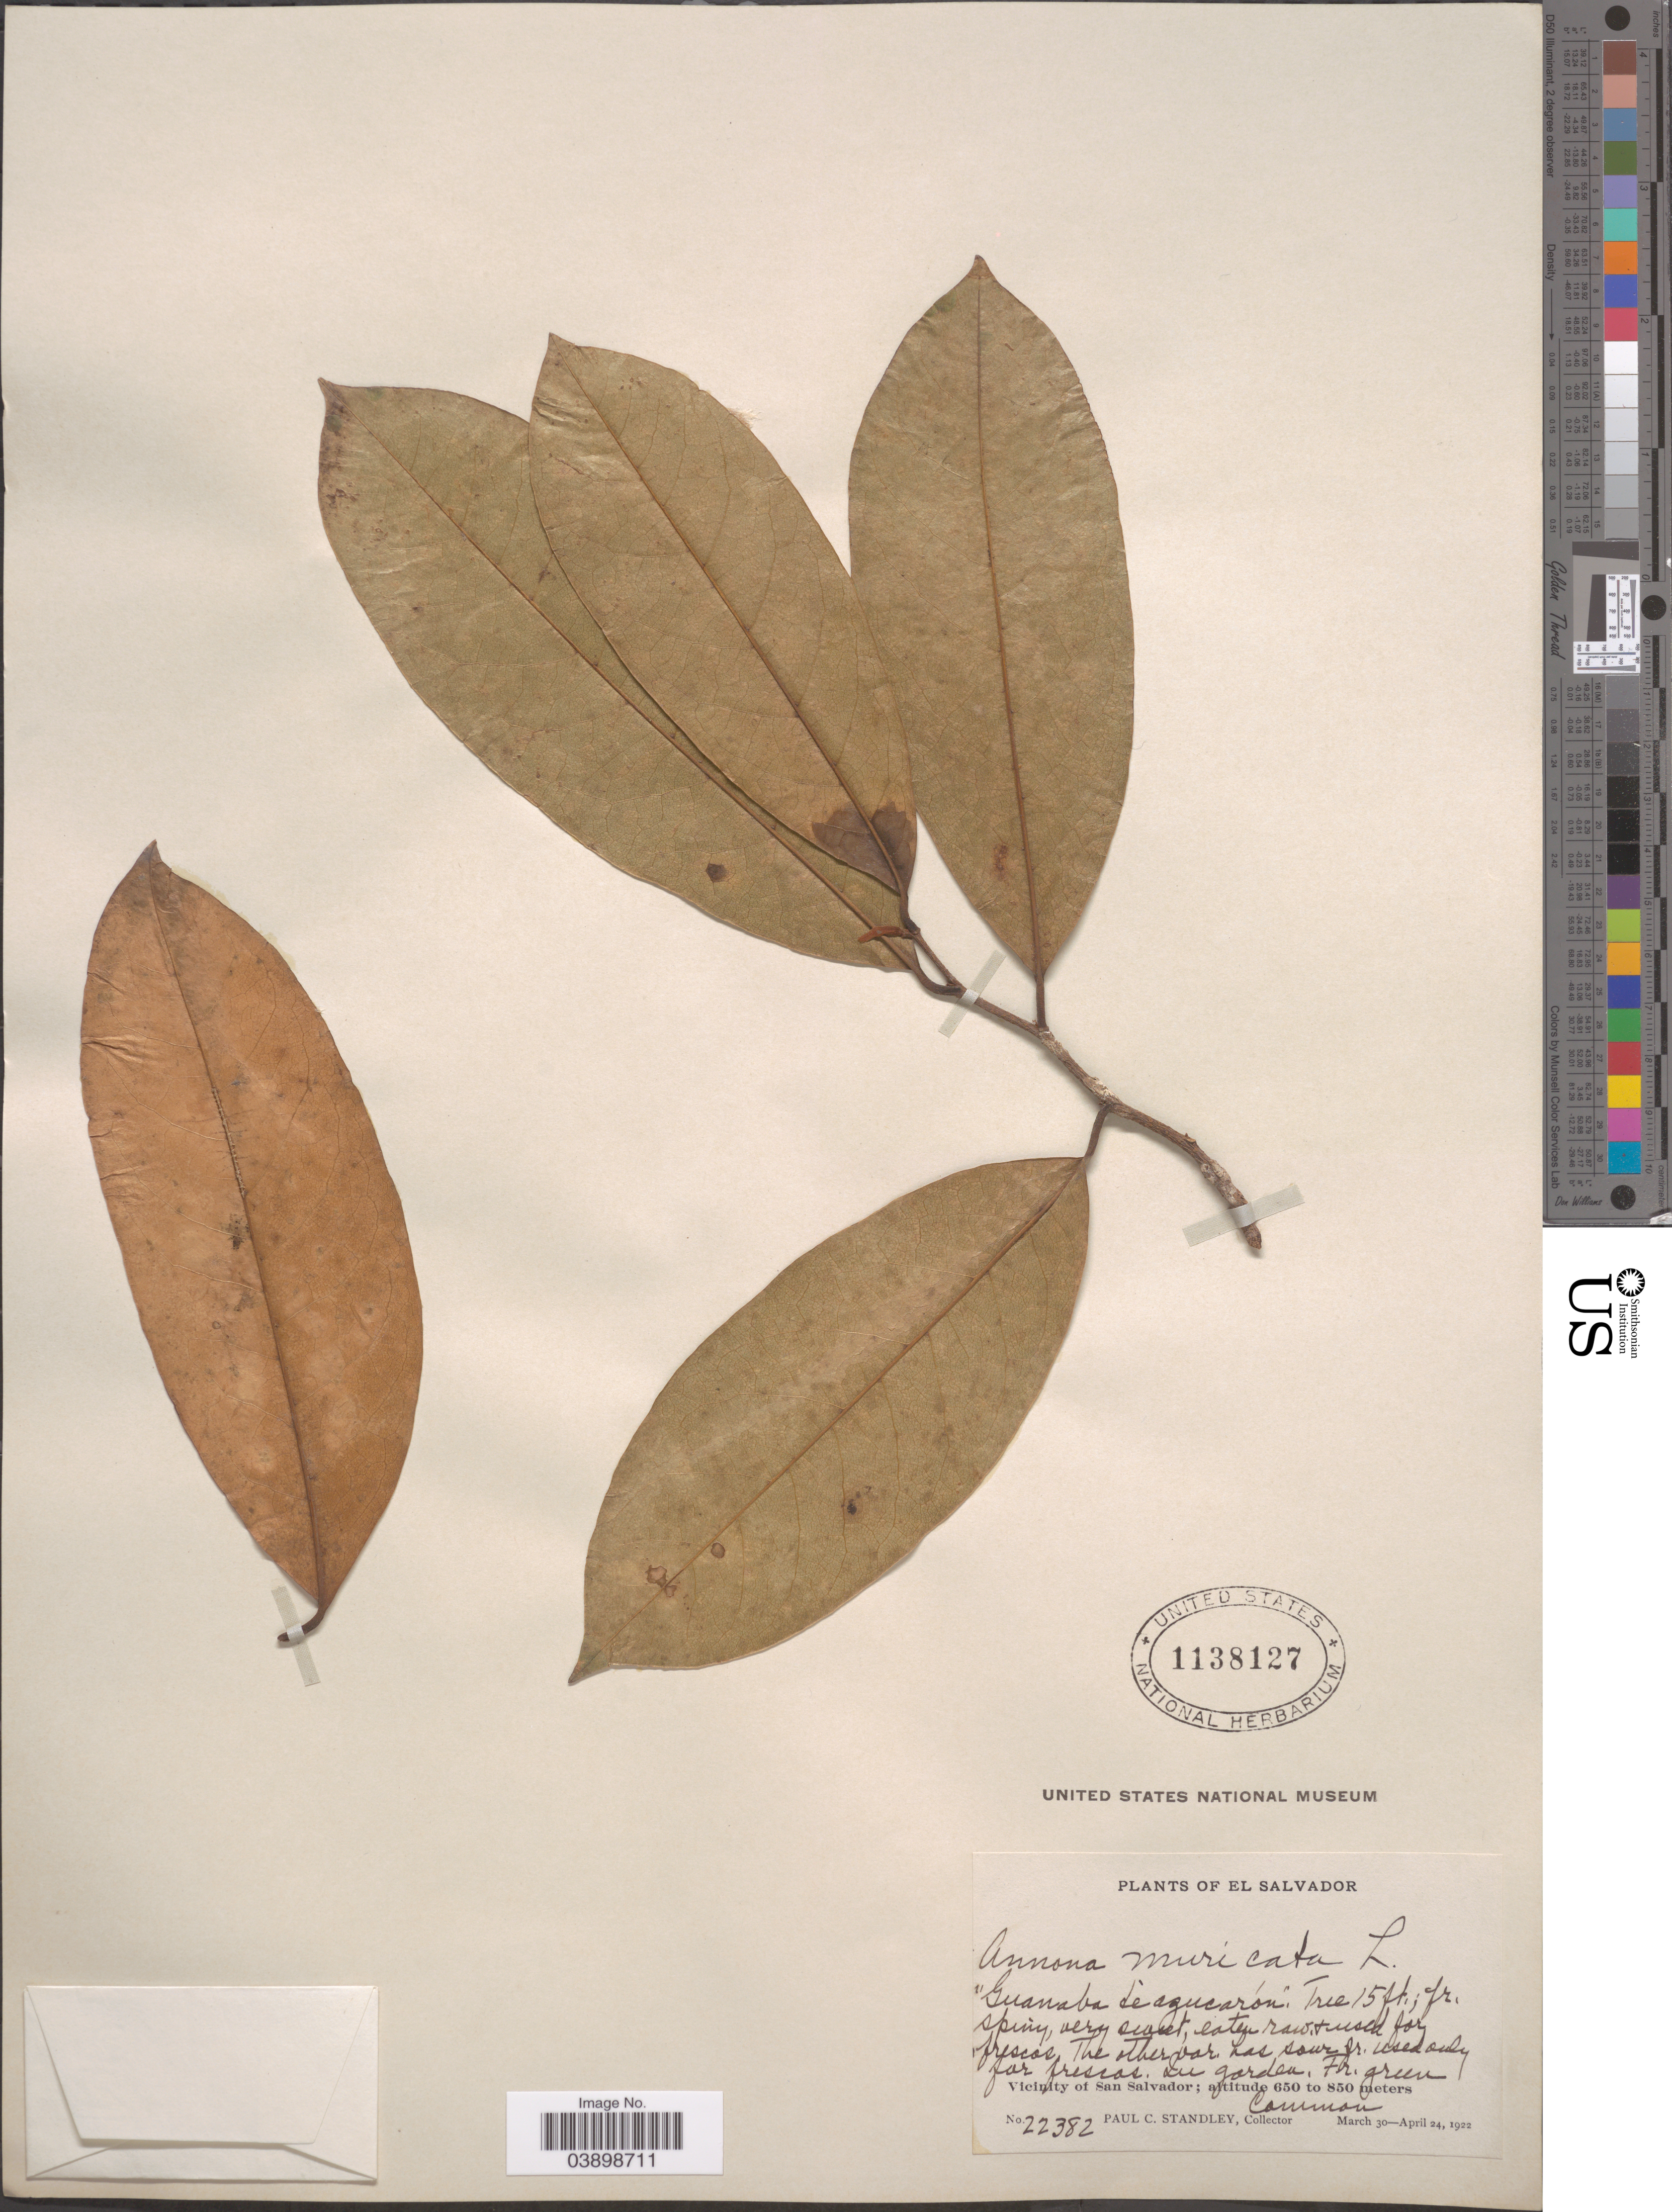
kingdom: Plantae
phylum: Tracheophyta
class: Magnoliopsida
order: Magnoliales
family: Annonaceae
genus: Annona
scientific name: Annona muricata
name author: L.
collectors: P. C. Standley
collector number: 22382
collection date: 1922-03-30/1922-04-24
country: El Salvador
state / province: San Salvador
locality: In garden. Vicinity of San Salvador.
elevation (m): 650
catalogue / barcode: US 1138127